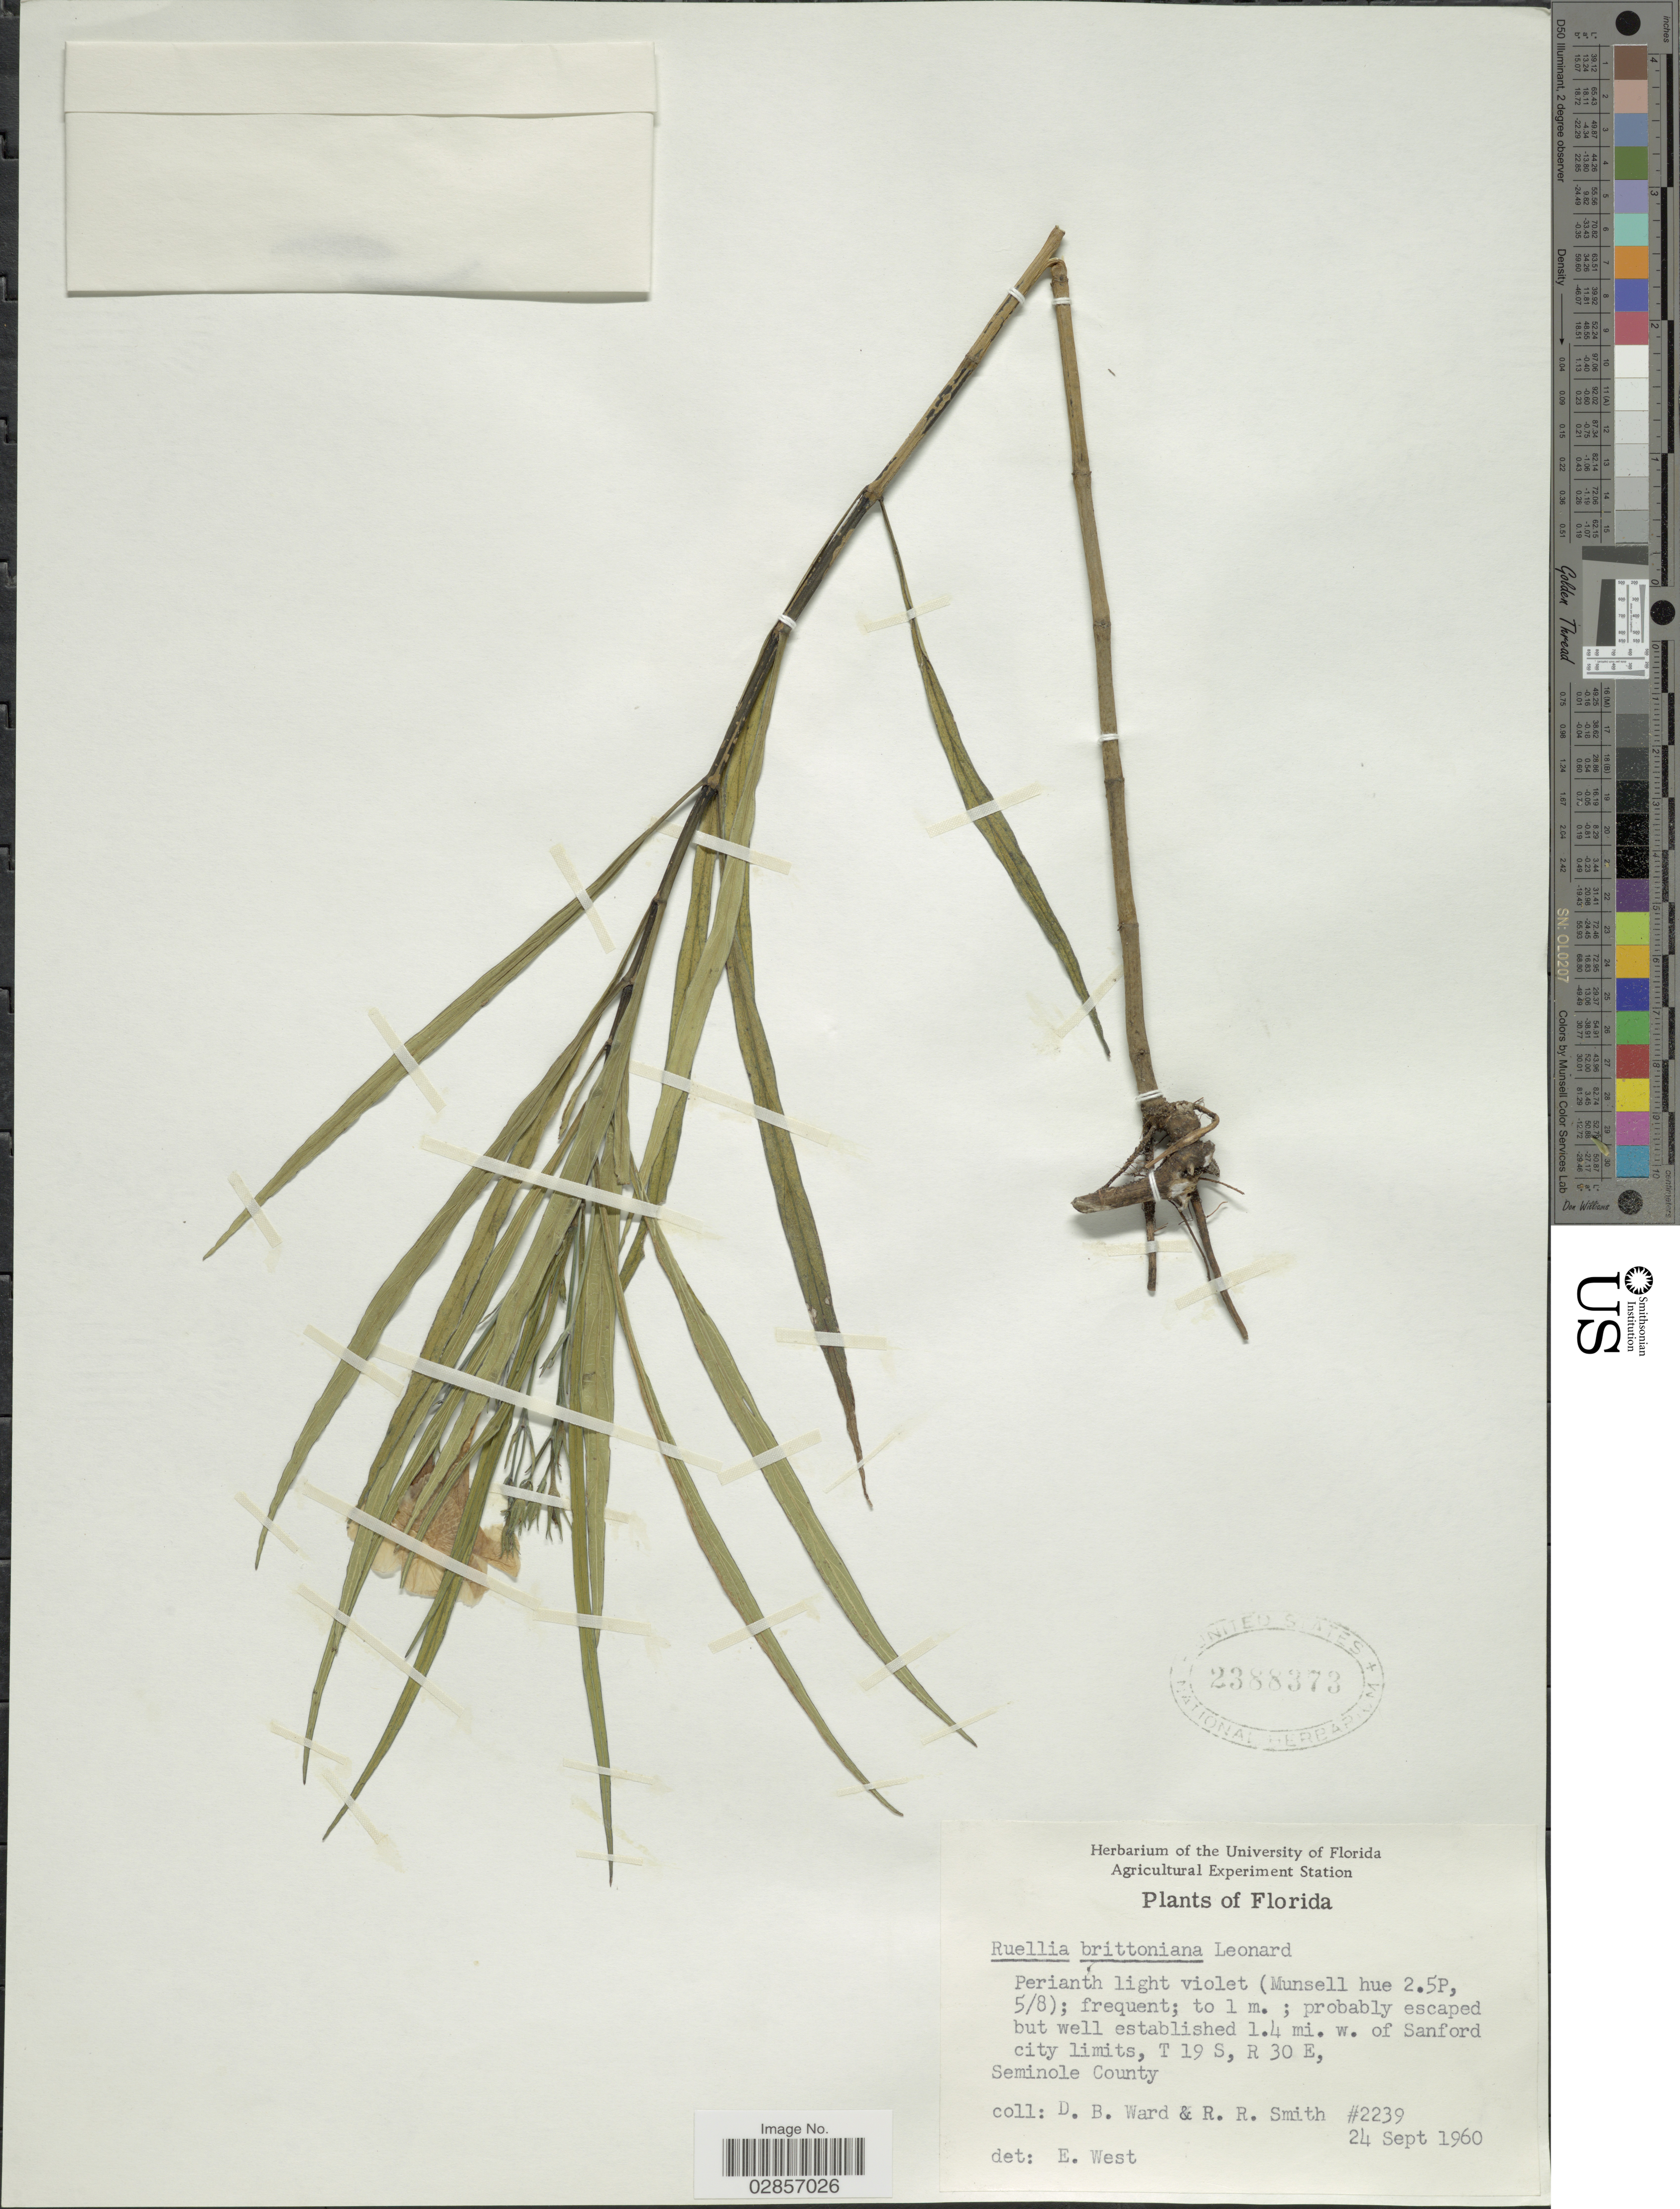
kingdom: Plantae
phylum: Tracheophyta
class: Magnoliopsida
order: Lamiales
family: Acanthaceae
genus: Ruellia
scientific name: Ruellia coerulea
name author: Morong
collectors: D. B. Ward & R. Smith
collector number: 2239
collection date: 1960-09-24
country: United States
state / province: Florida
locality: Probably escaped but well established 1.4 mi. w. of Sanford city limits, T 19 S, R 30 E, Seminole County.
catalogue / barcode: US 2388373